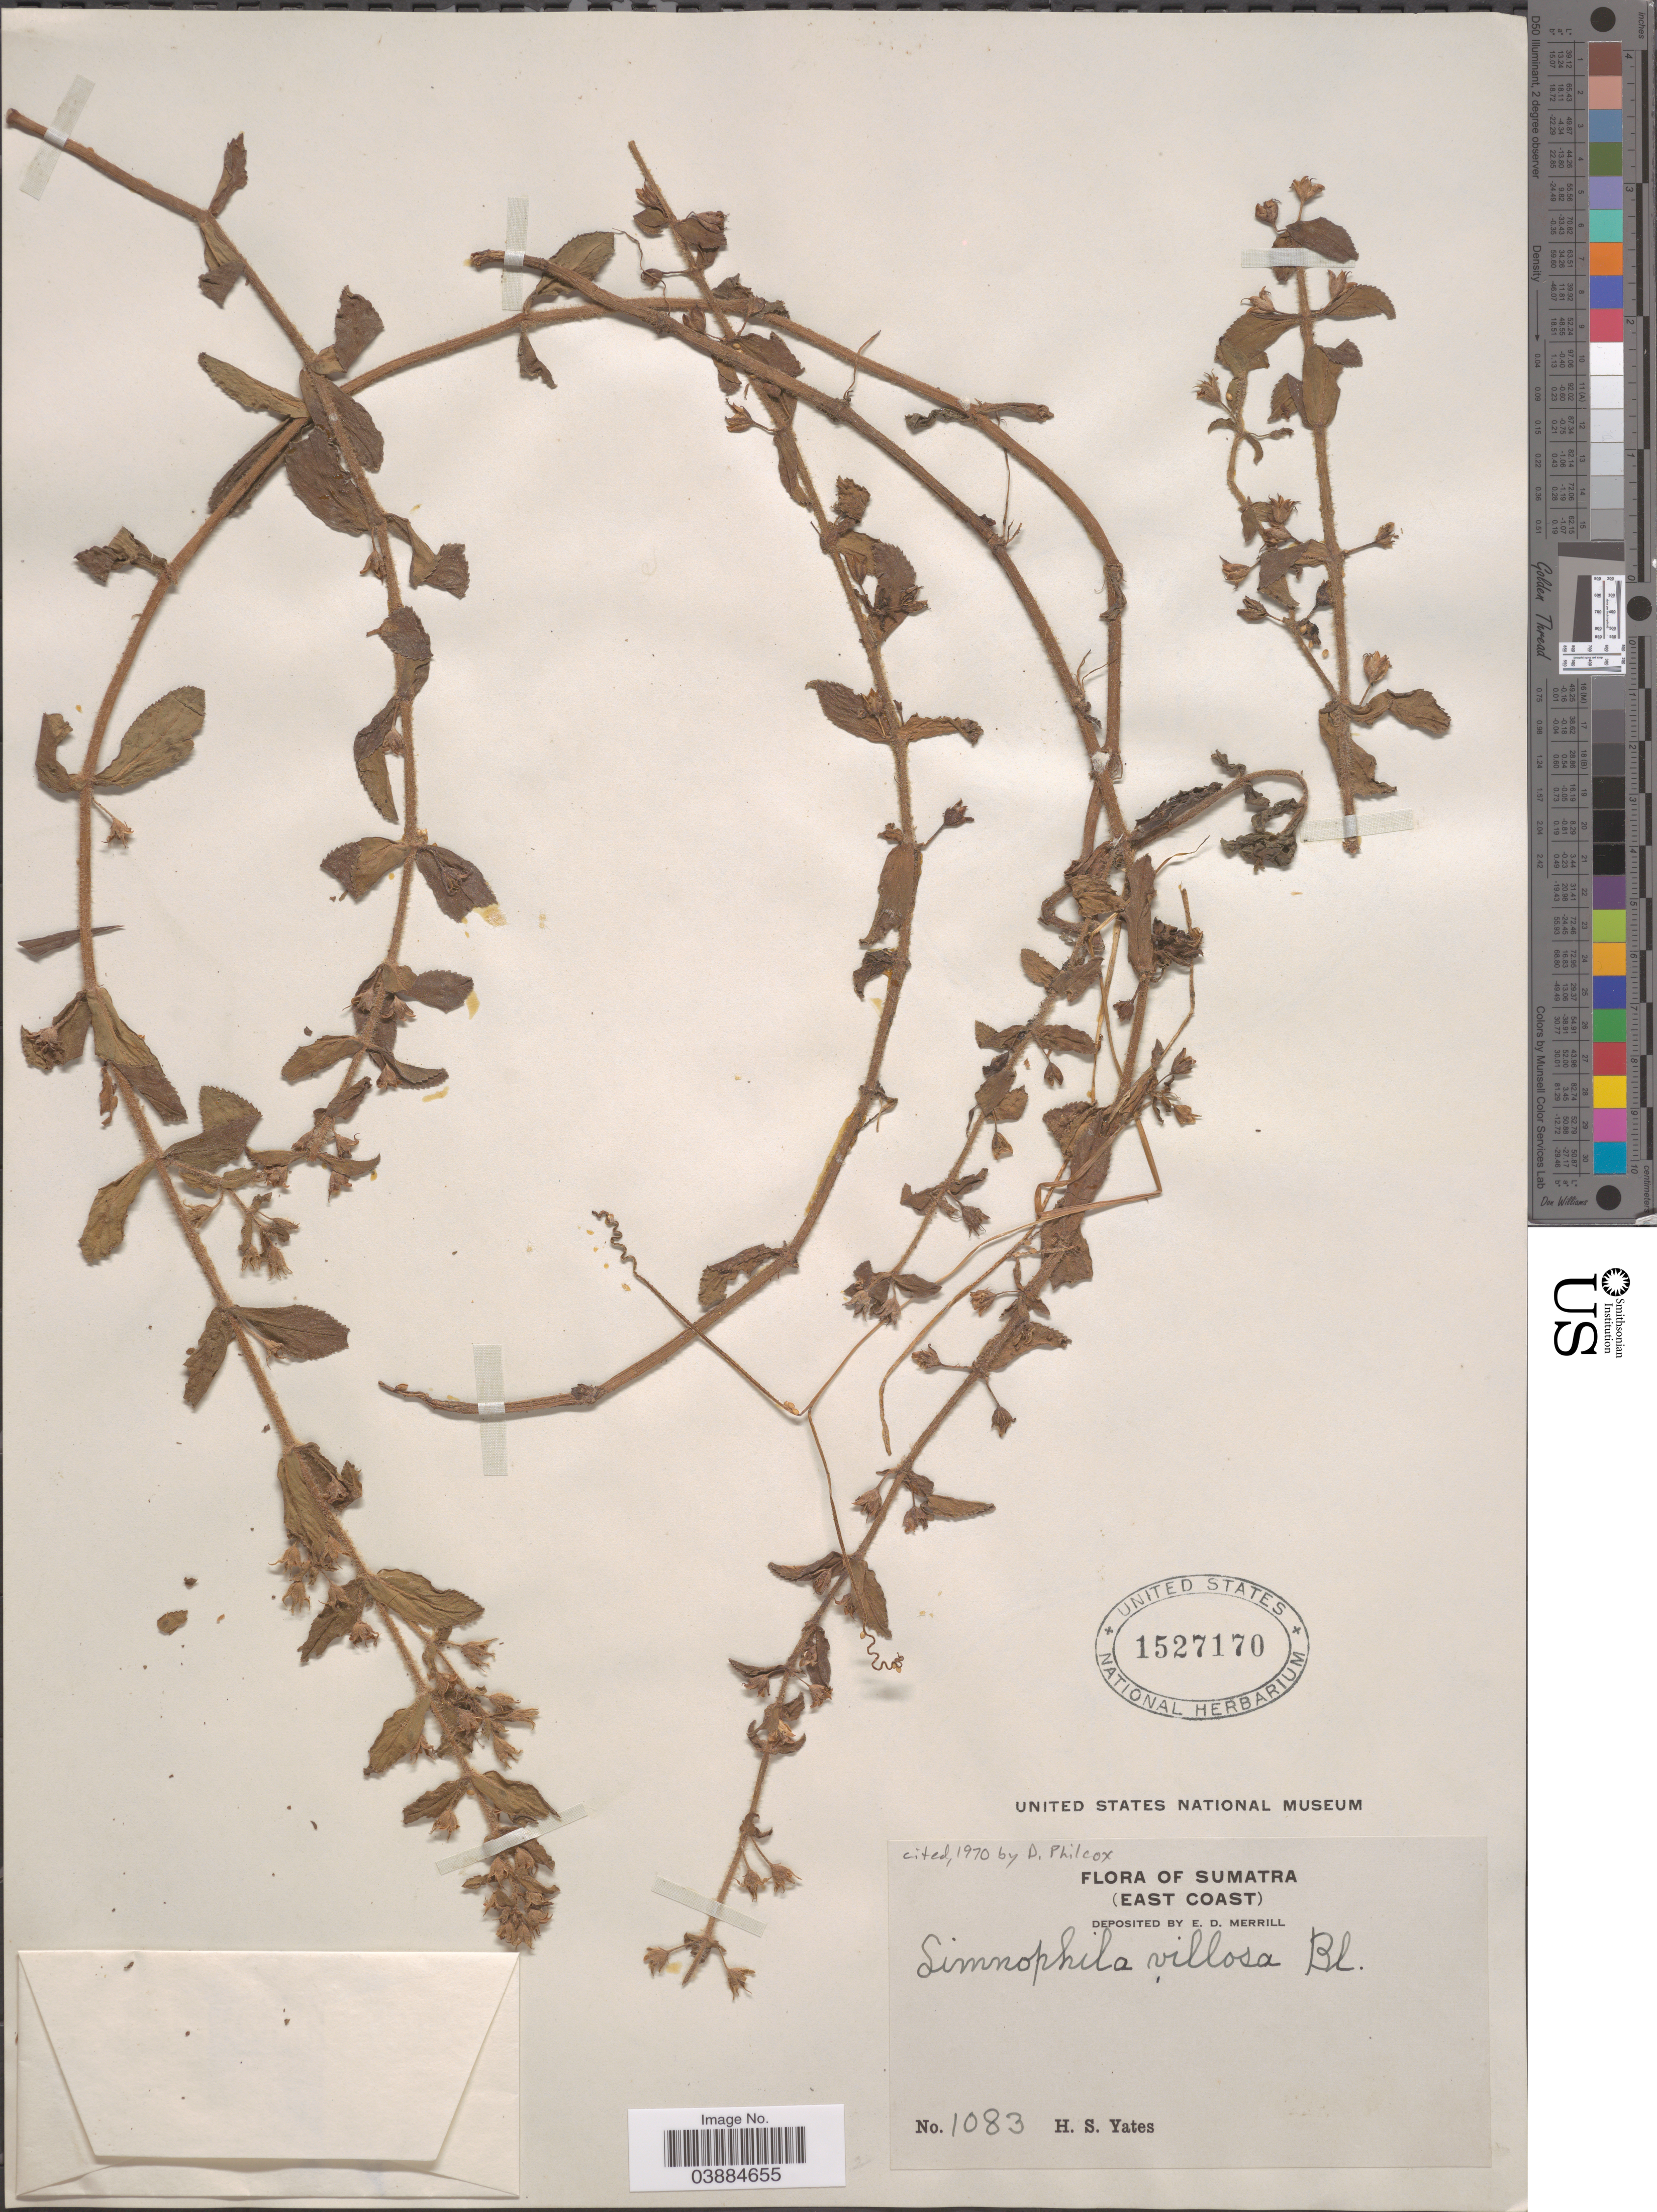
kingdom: Plantae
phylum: Tracheophyta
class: Magnoliopsida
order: Lamiales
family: Plantaginaceae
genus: Limnophila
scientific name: Limnophila villosa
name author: Blume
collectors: H. S. Yates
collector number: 1083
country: Indonesia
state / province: Sumatra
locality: (East Coast).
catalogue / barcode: US 1527170